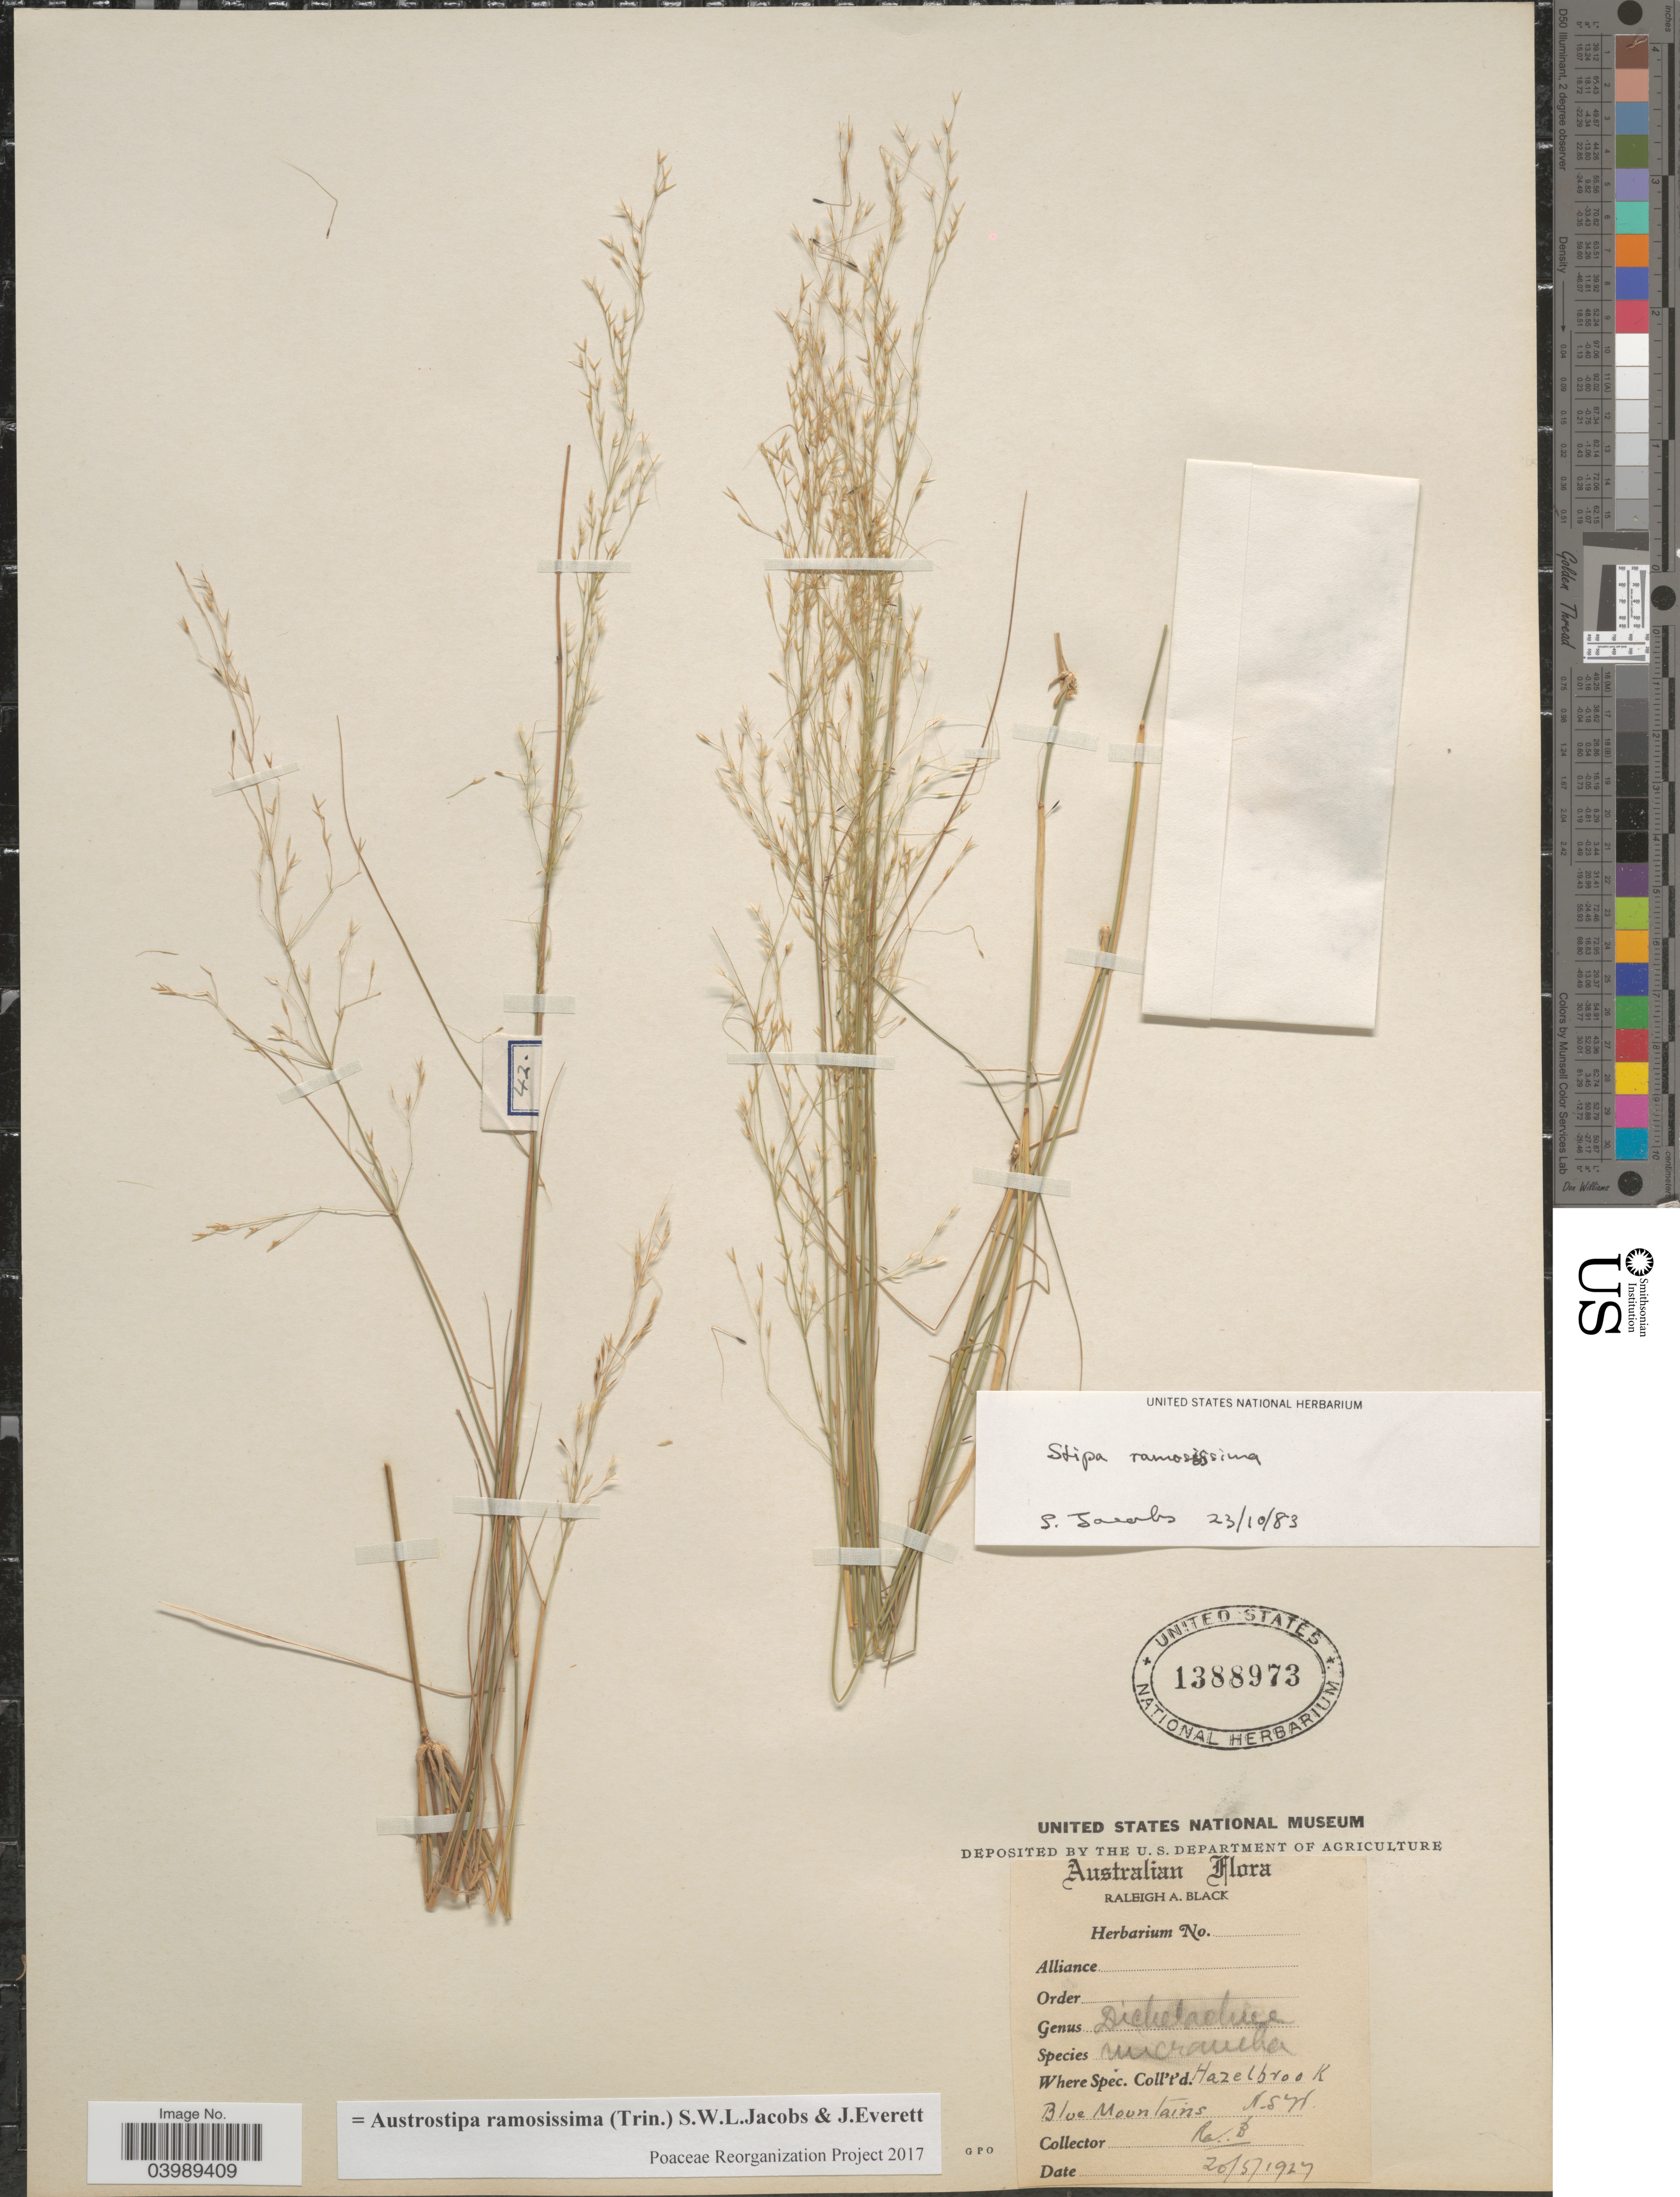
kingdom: Plantae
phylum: Tracheophyta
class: Liliopsida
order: Poales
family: Poaceae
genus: Austrostipa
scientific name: Austrostipa ramosissima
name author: (Trin.) S.W.L. Jacobs & J. Everett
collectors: R. A. Black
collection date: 1927-05-20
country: Australia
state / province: New South Wales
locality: Hazelbrook. Blue Mountains.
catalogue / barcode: US 1388973